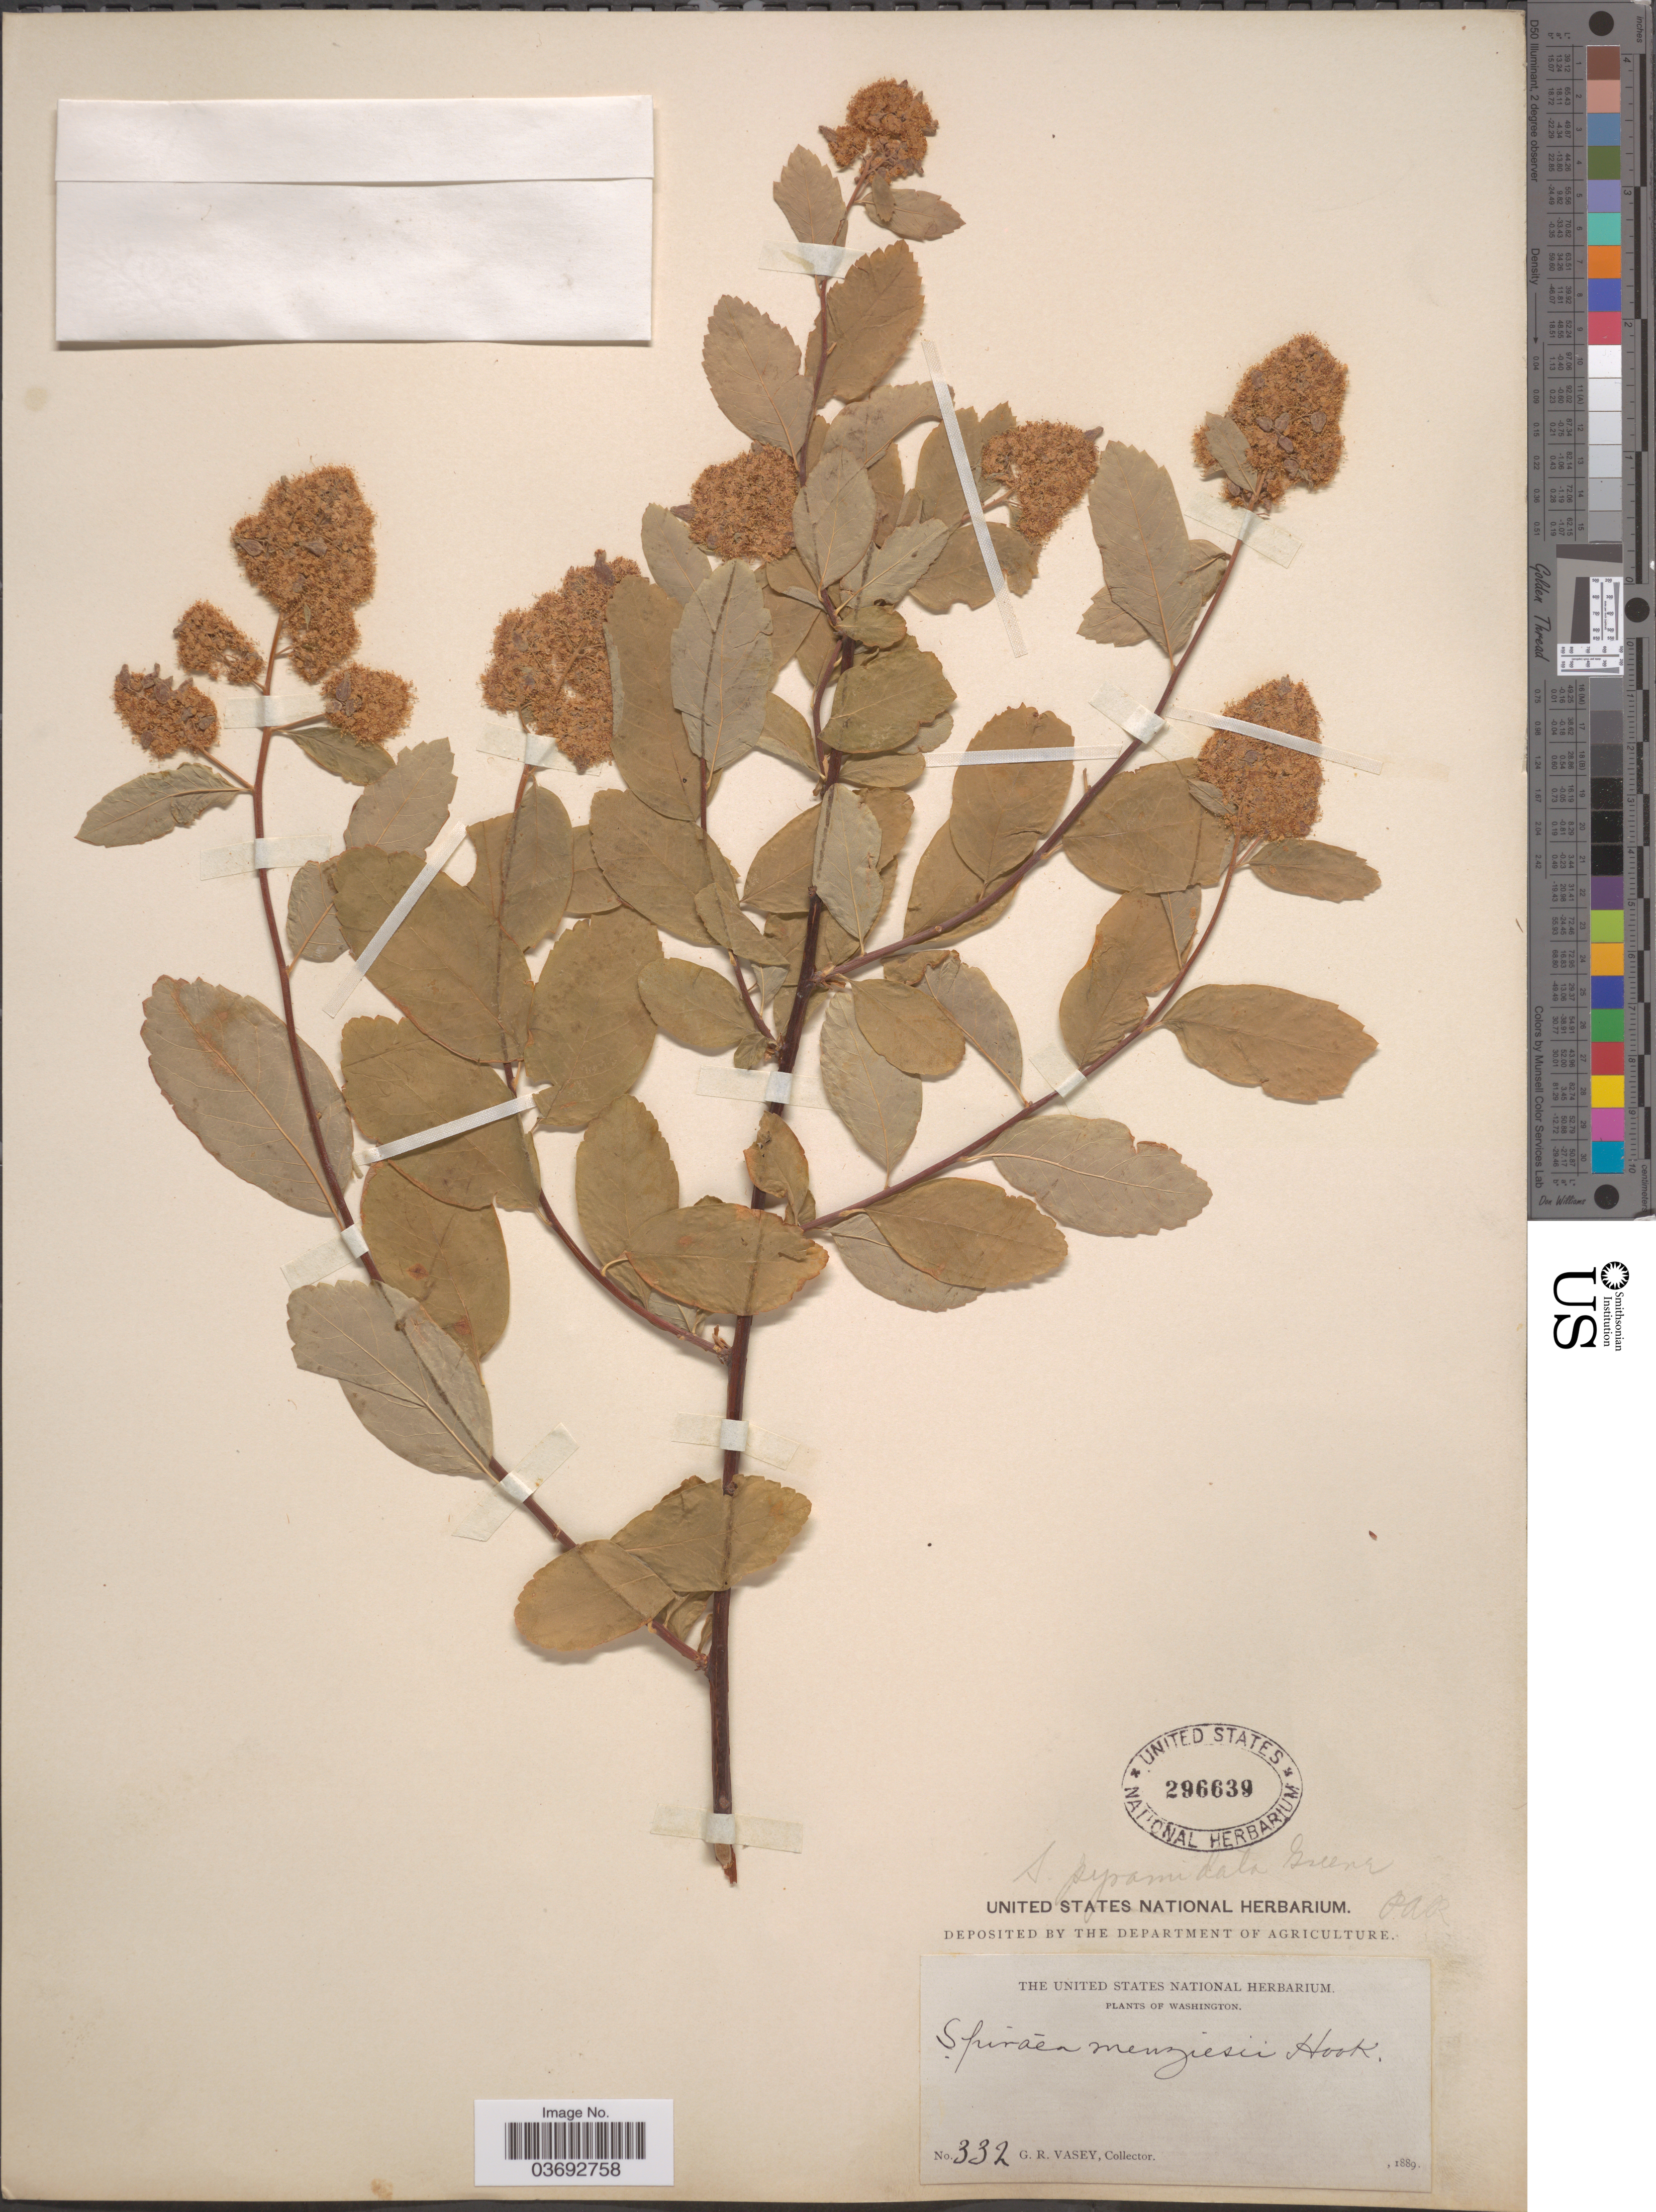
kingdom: Plantae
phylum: Tracheophyta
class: Magnoliopsida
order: Rosales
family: Rosaceae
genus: Spiraea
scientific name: Spiraea pyramidata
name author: Greene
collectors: G. R. Vasey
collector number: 332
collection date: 1889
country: United States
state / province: Washington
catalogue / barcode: US 296639